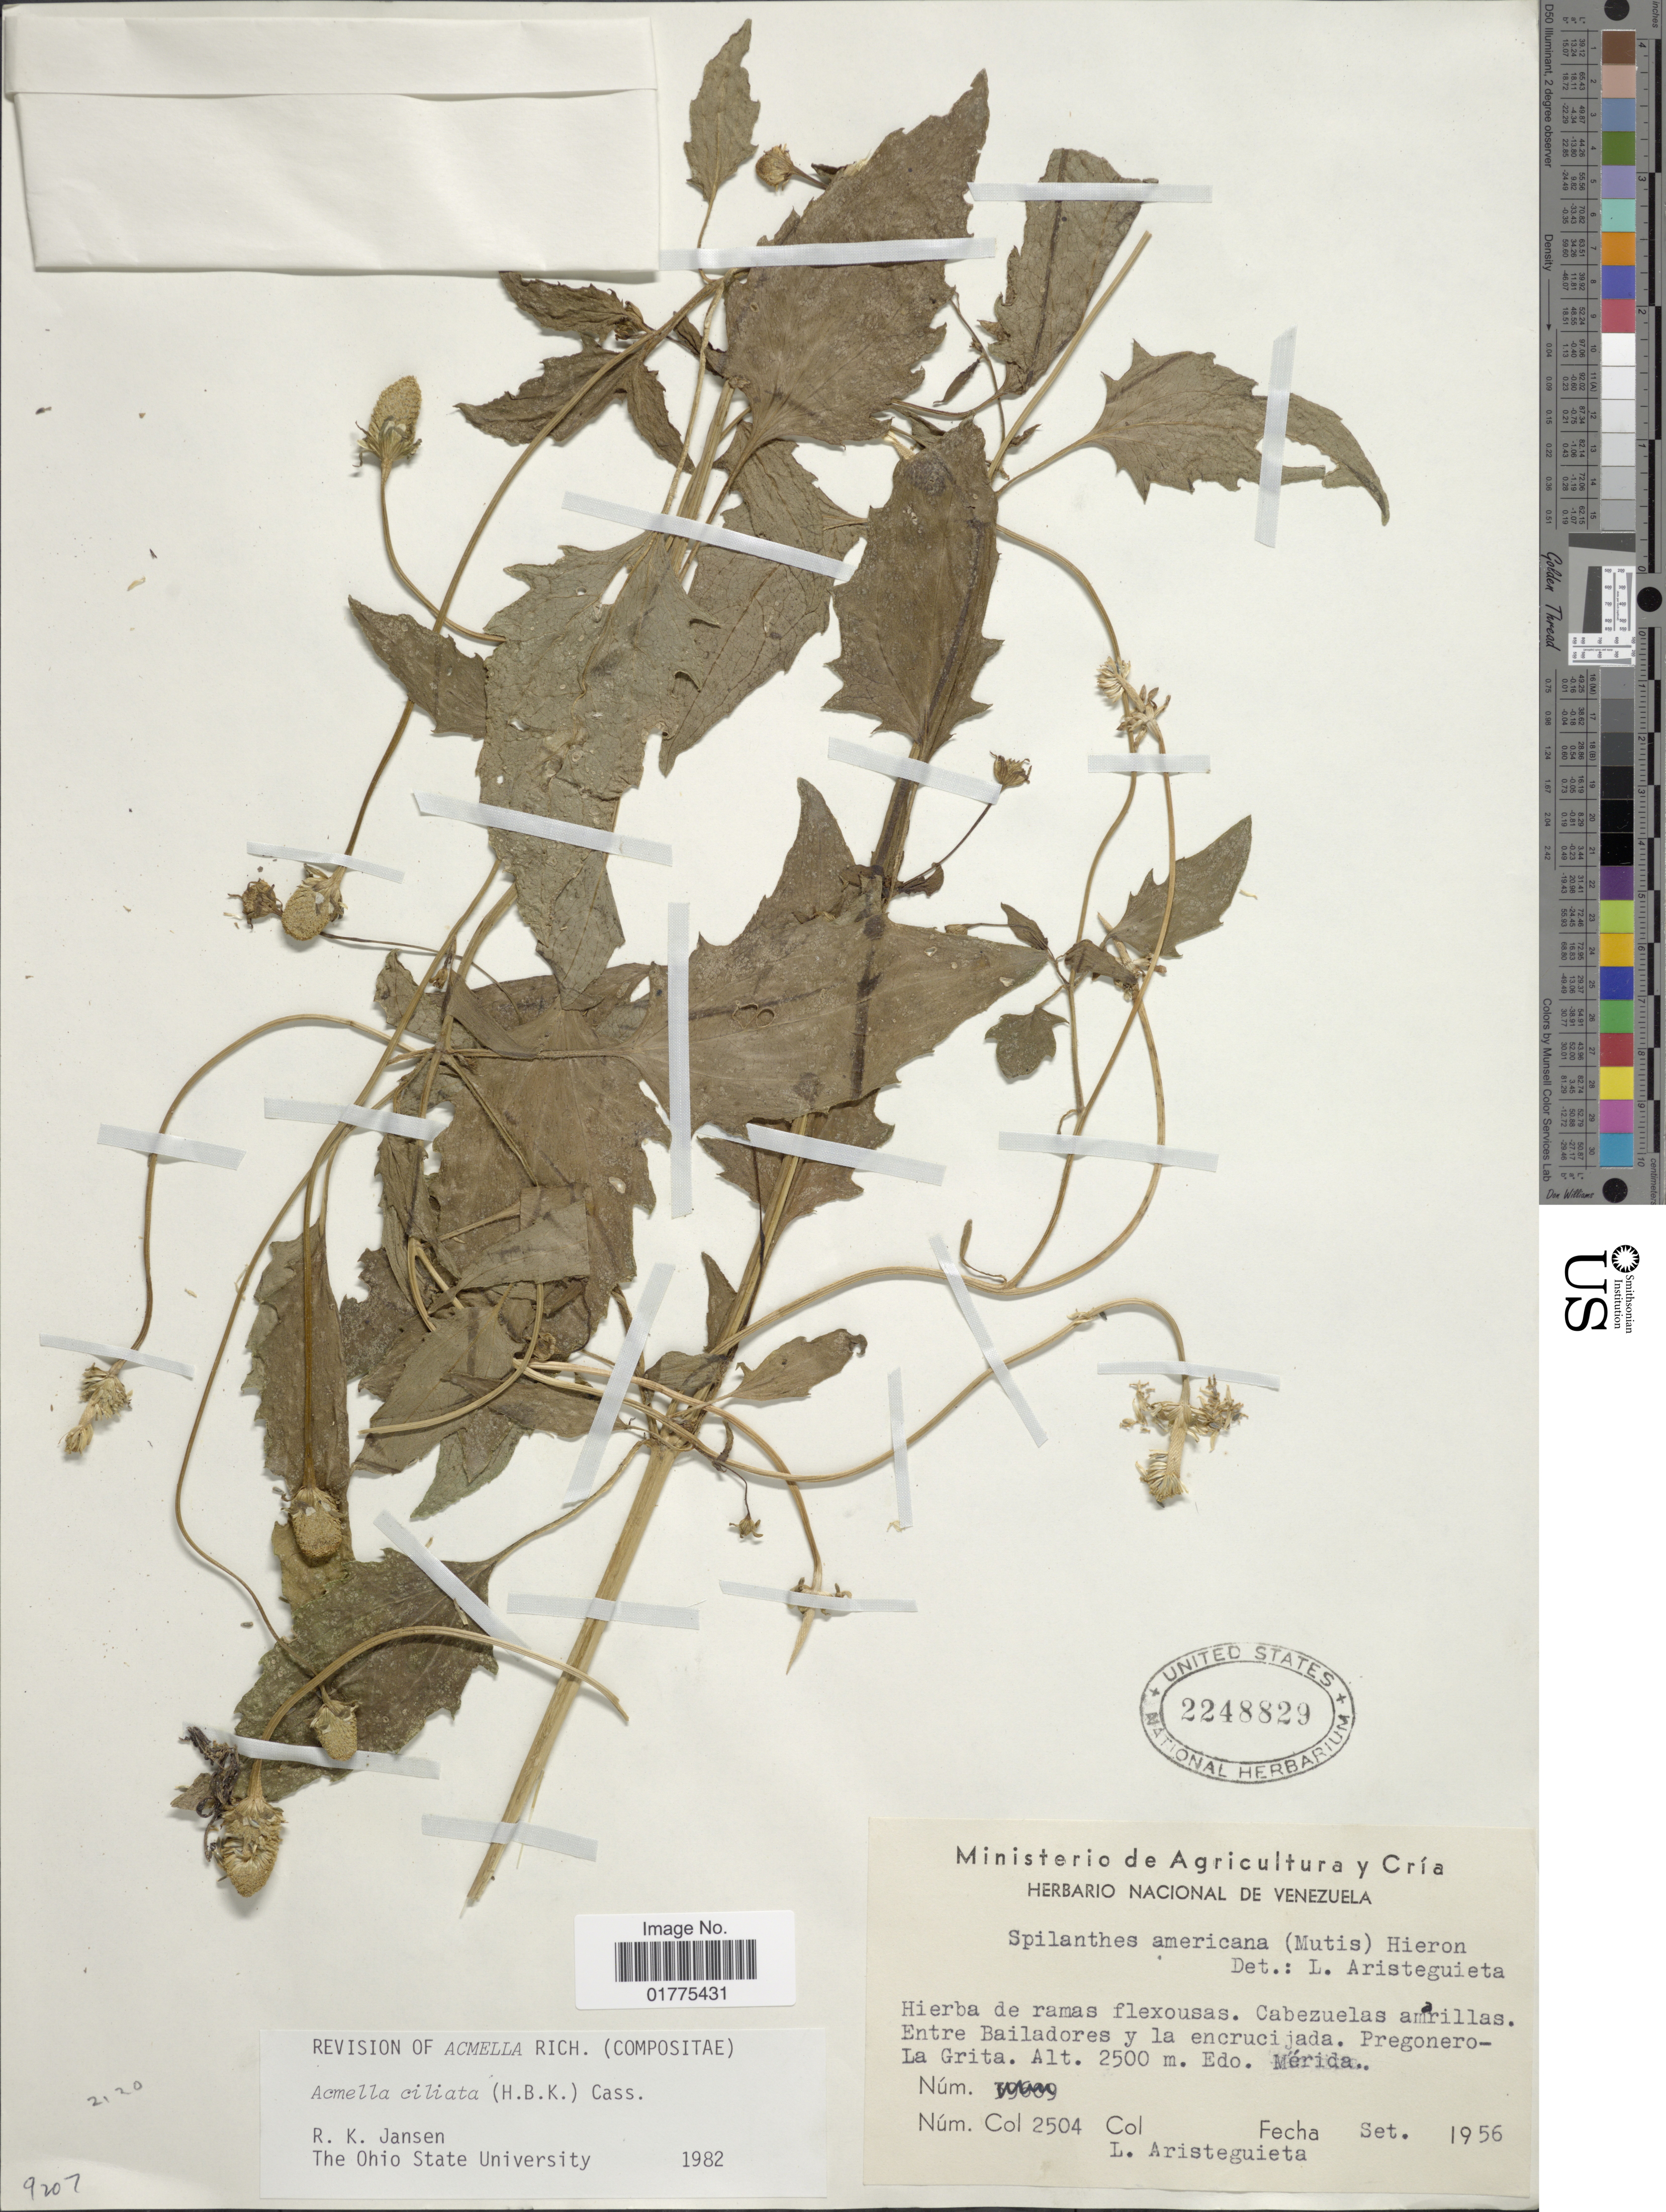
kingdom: Plantae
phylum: Tracheophyta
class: Magnoliopsida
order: Asterales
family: Asteraceae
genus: Acmella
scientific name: Acmella ciliata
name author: (Kunth) Cass.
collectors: L. Aristeguieta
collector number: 2504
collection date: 1956-09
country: Venezuela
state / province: Mérida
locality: Cabezuelas amarillas, Entre Bailadores y la encrucijada. Pregonero la Grita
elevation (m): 2500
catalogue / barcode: US 2248829